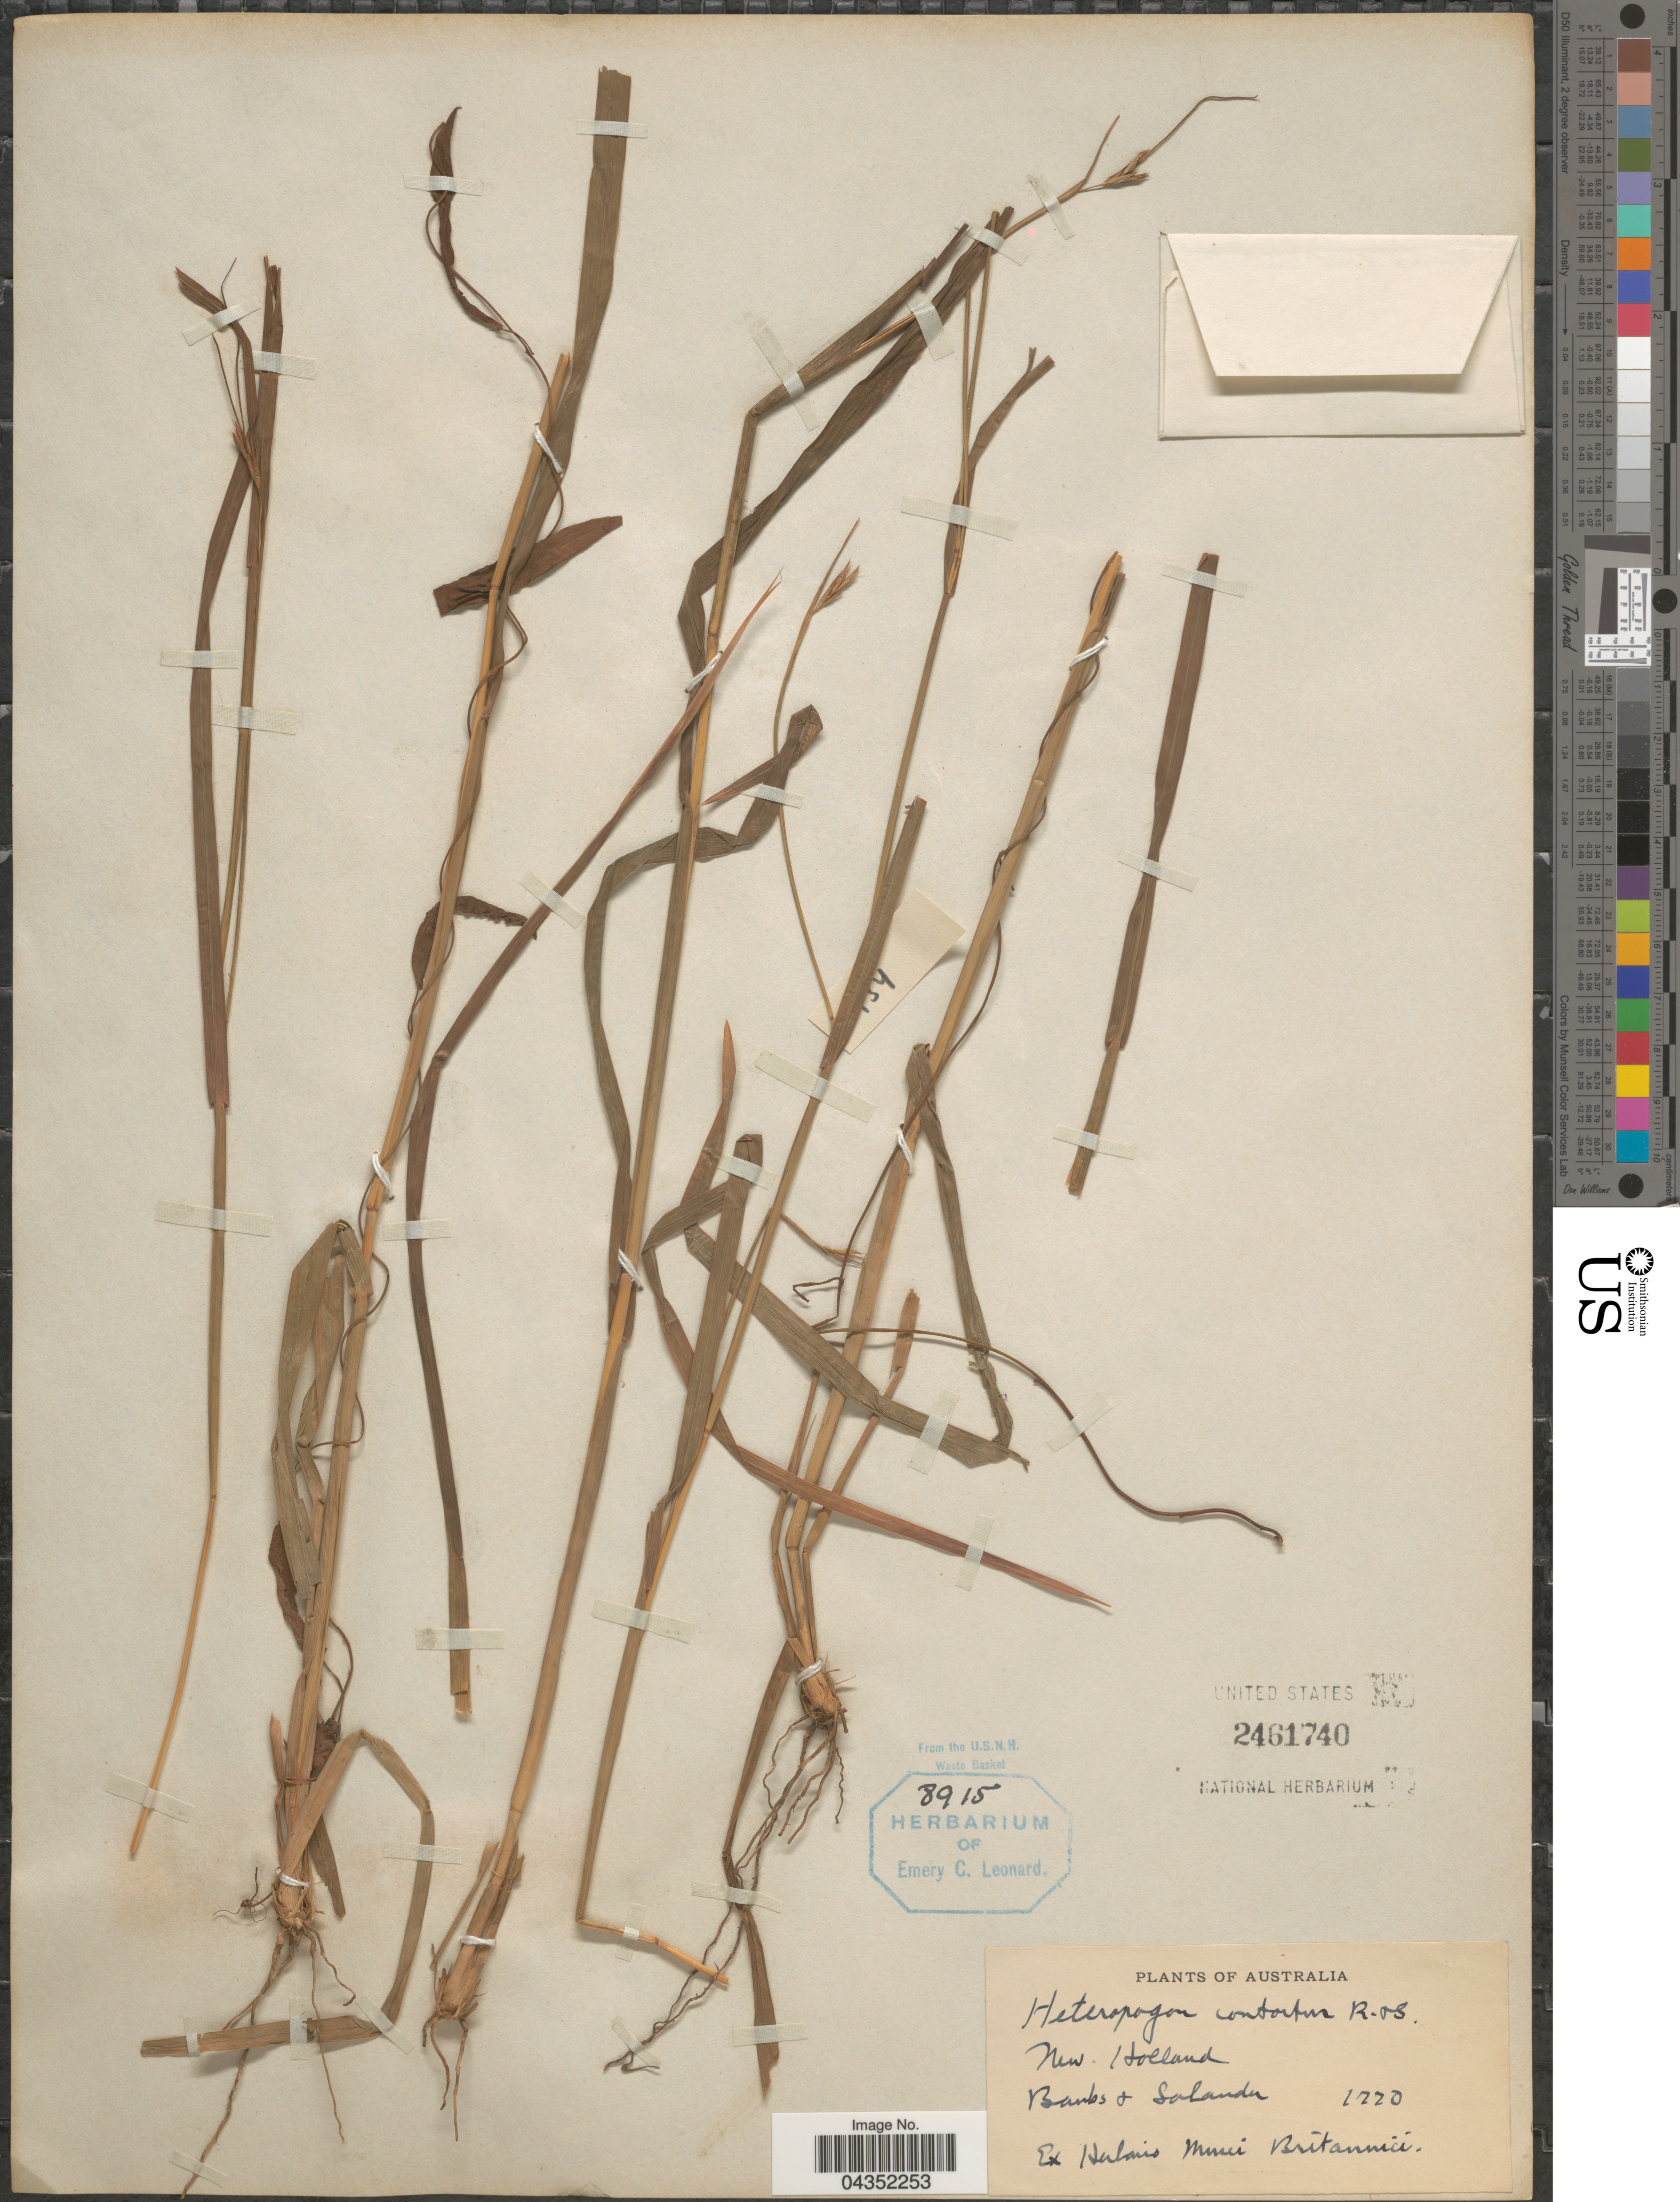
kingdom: Plantae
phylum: Tracheophyta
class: Liliopsida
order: Poales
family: Poaceae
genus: Heteropogon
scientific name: Heteropogon contortus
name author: (L.) P. Beauv. ex Roem. & Schult.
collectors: -- Banks & -- Solander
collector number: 1220*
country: Australia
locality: New Holland.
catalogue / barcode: US 2461740